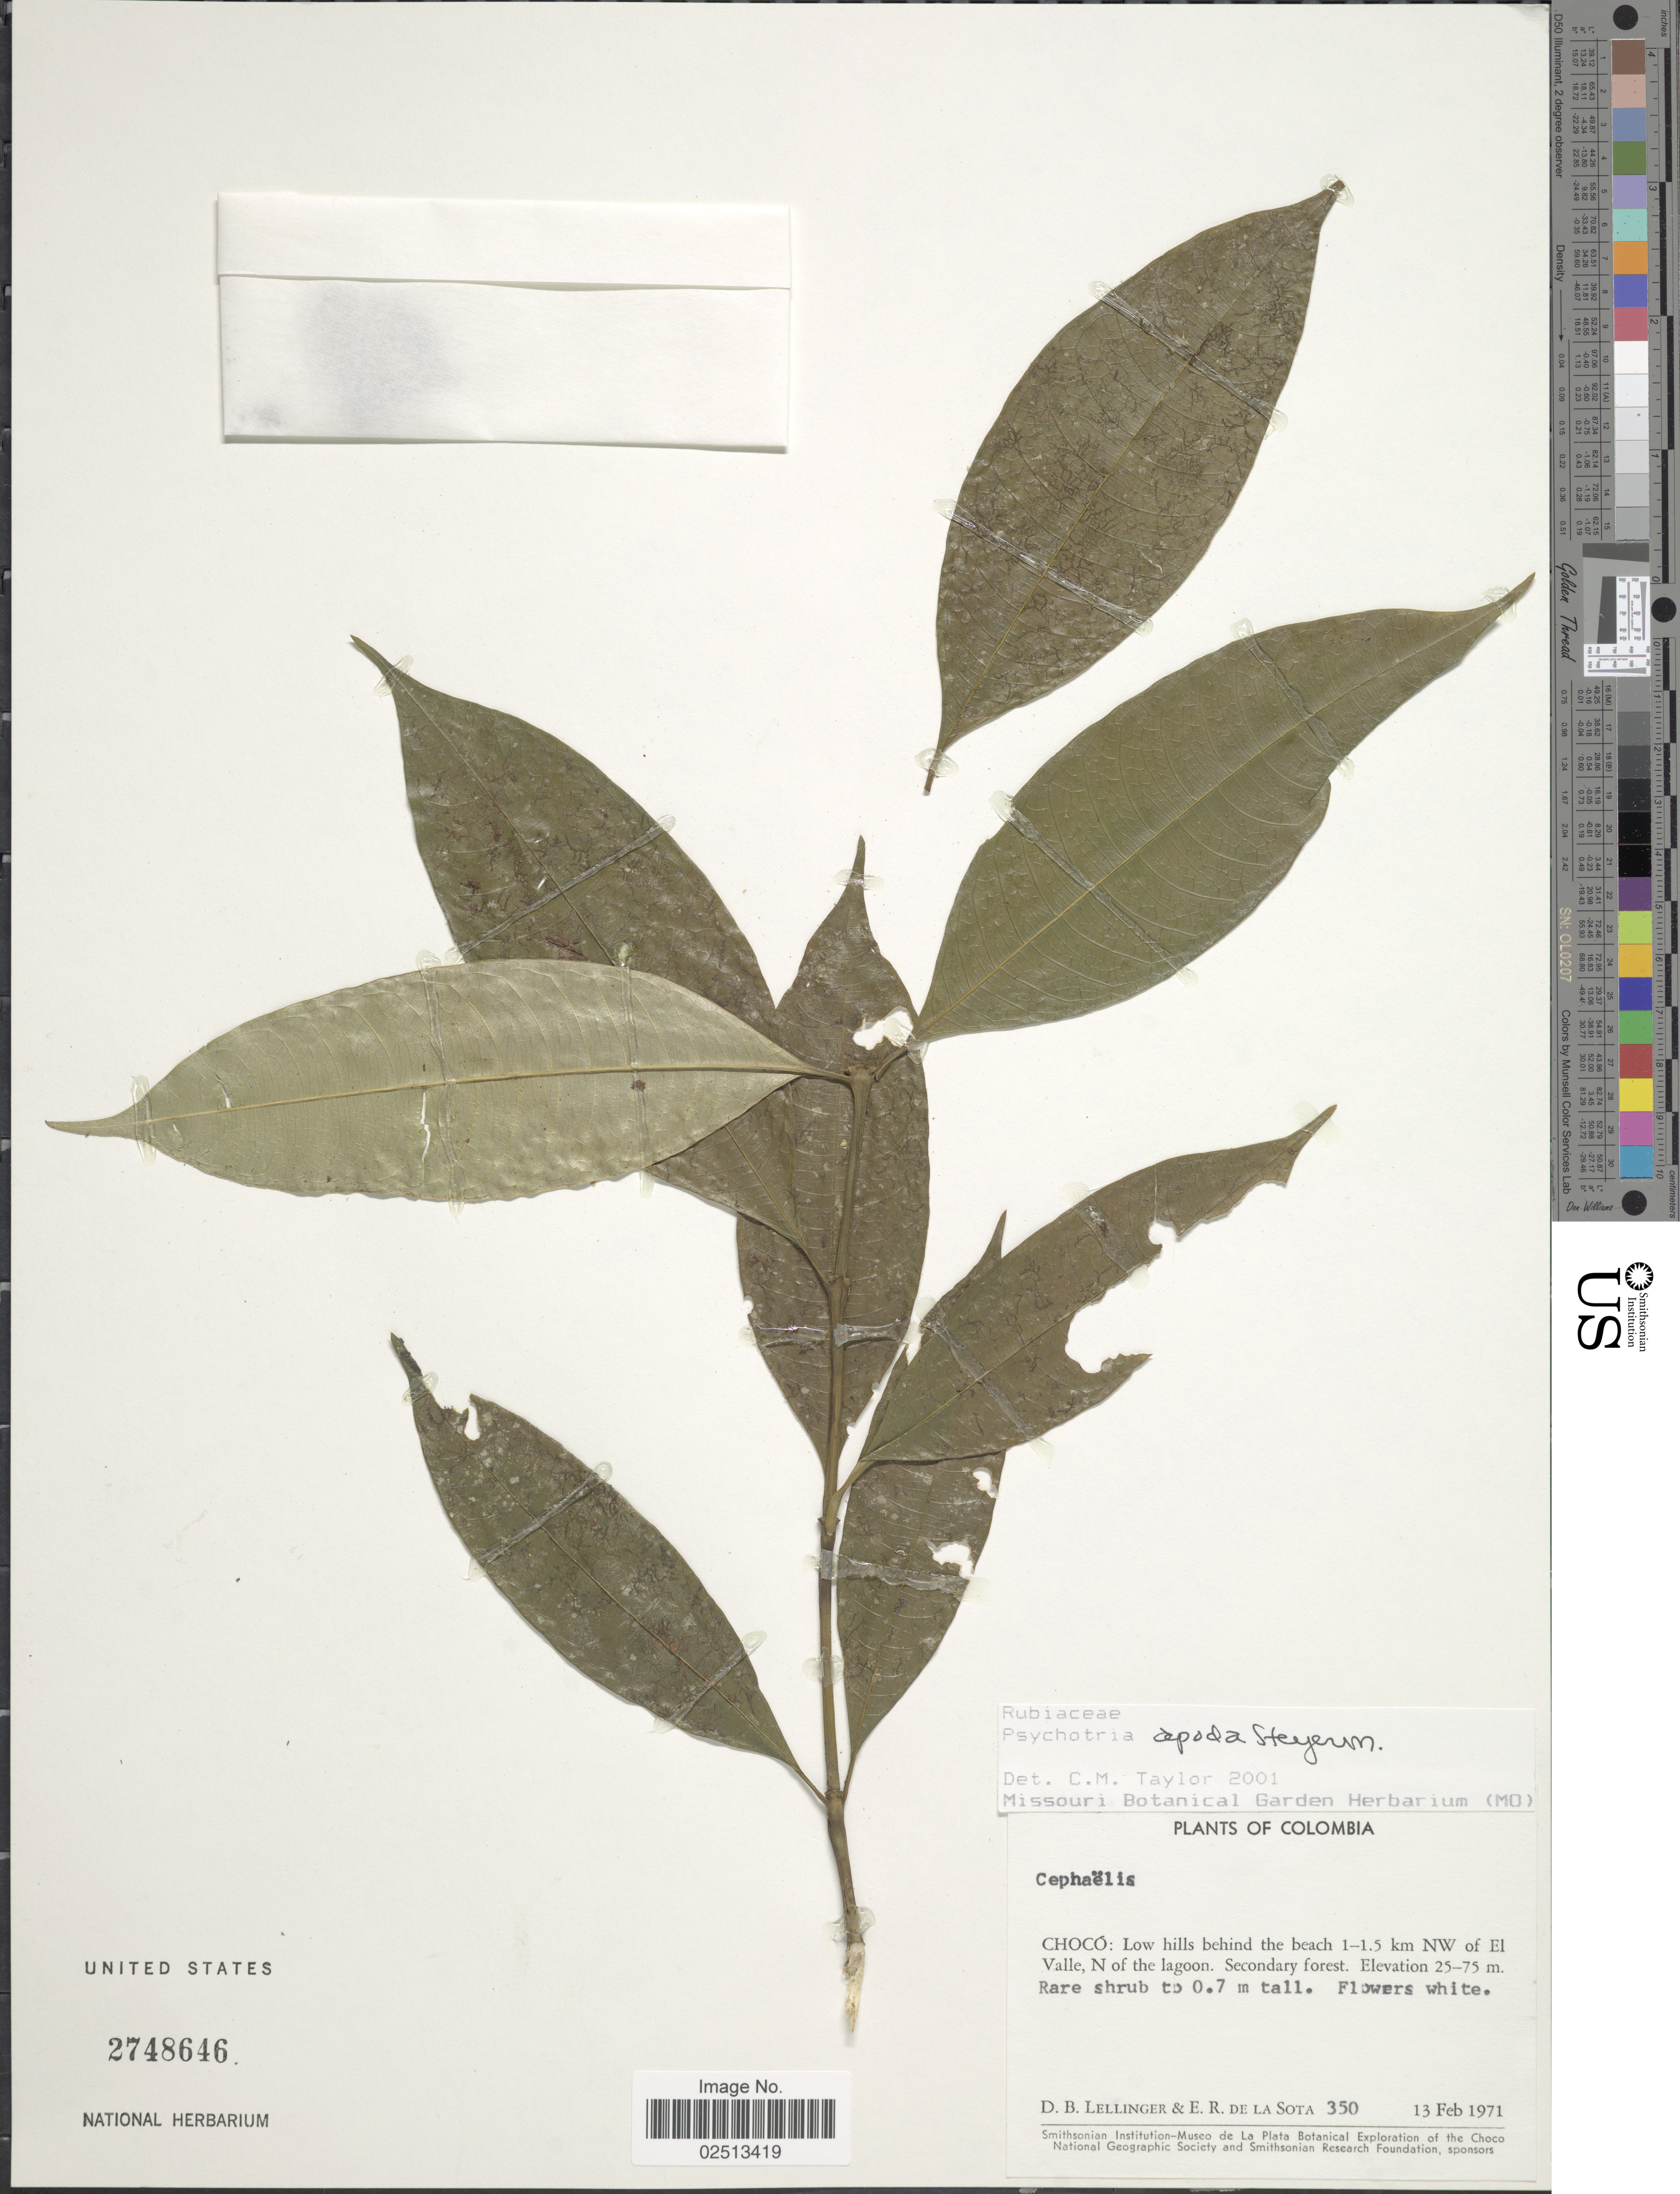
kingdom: Plantae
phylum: Tracheophyta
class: Magnoliopsida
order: Gentianales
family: Rubiaceae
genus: Psychotria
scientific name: Psychotria apoda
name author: Steyerm.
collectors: D. B. Lellinger & E. R. de la Sota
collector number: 350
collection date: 1971-02-13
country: Colombia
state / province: Chocó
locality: Low hills behind the beach 1-1.5 km NW of El Valle, N of the lagoon. Secondary forest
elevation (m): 25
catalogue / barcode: US 2748646